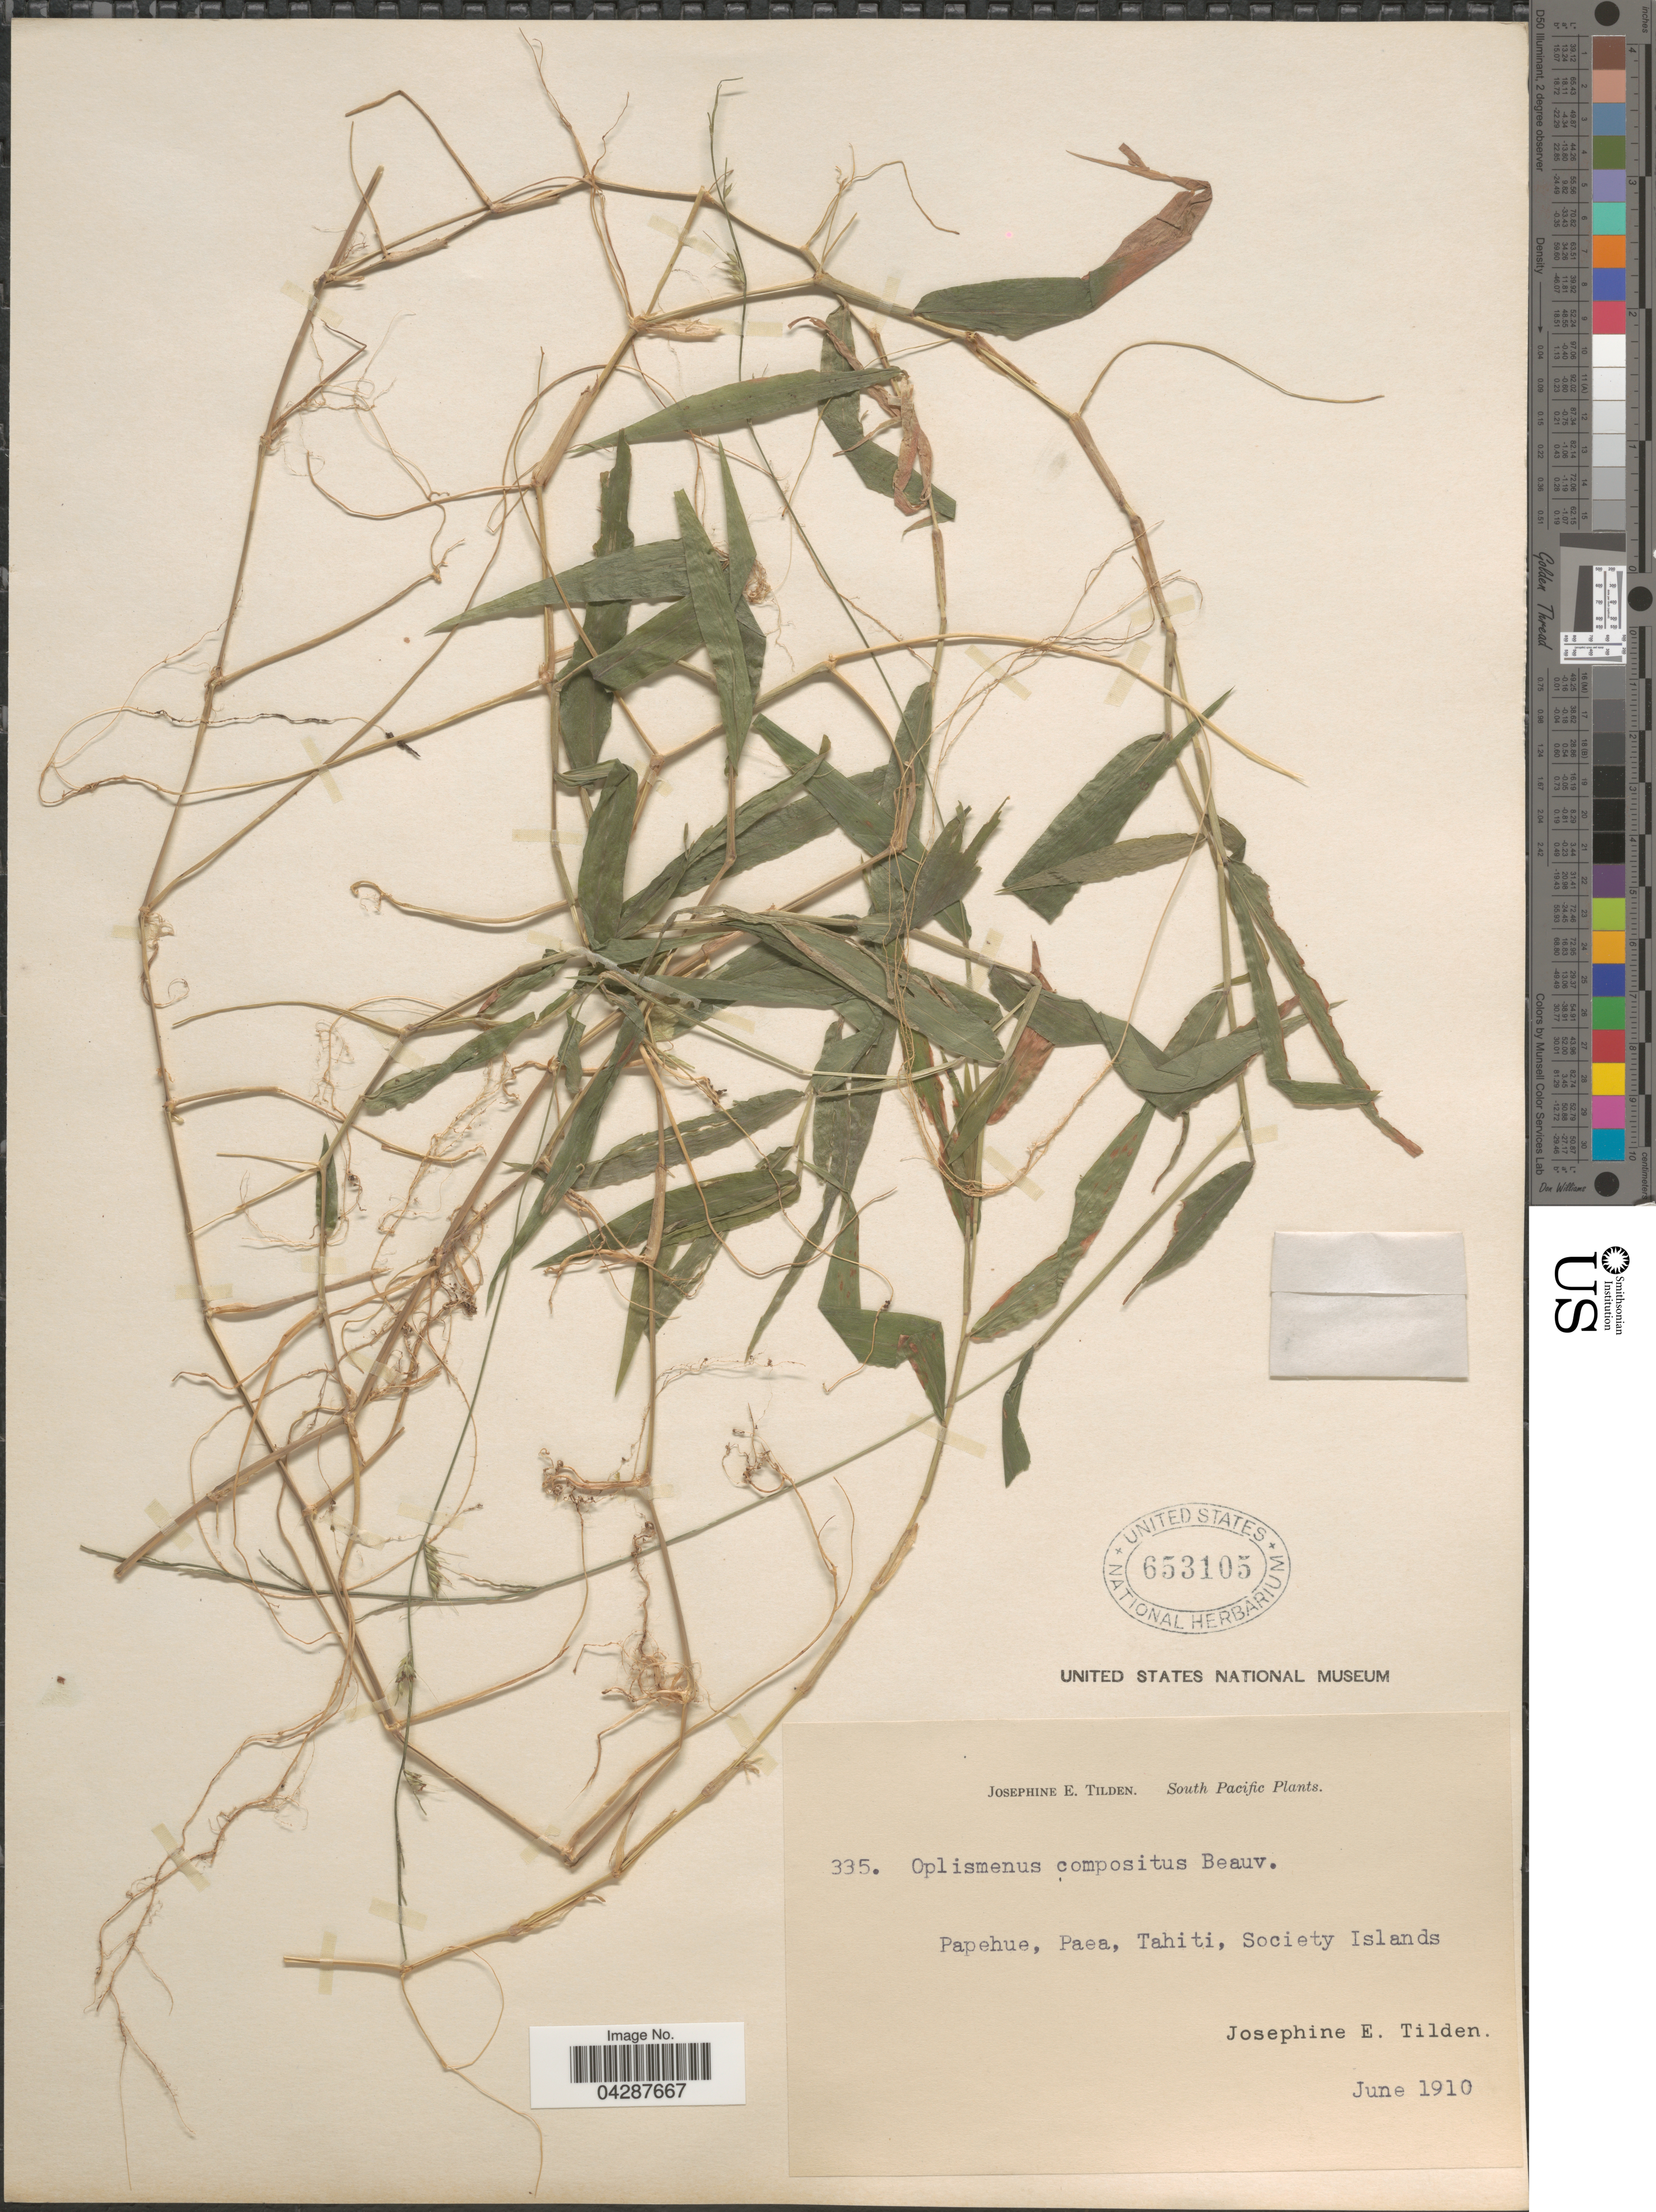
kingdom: Plantae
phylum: Tracheophyta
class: Liliopsida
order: Poales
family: Poaceae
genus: Oplismenus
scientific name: Oplismenus hirtellus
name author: (L.) P. Beauv.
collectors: J. E. Tilden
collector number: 335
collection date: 1910-06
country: French Polynesia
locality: South Pacific. Papehue, Paea, Tahiti.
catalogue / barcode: US 653105